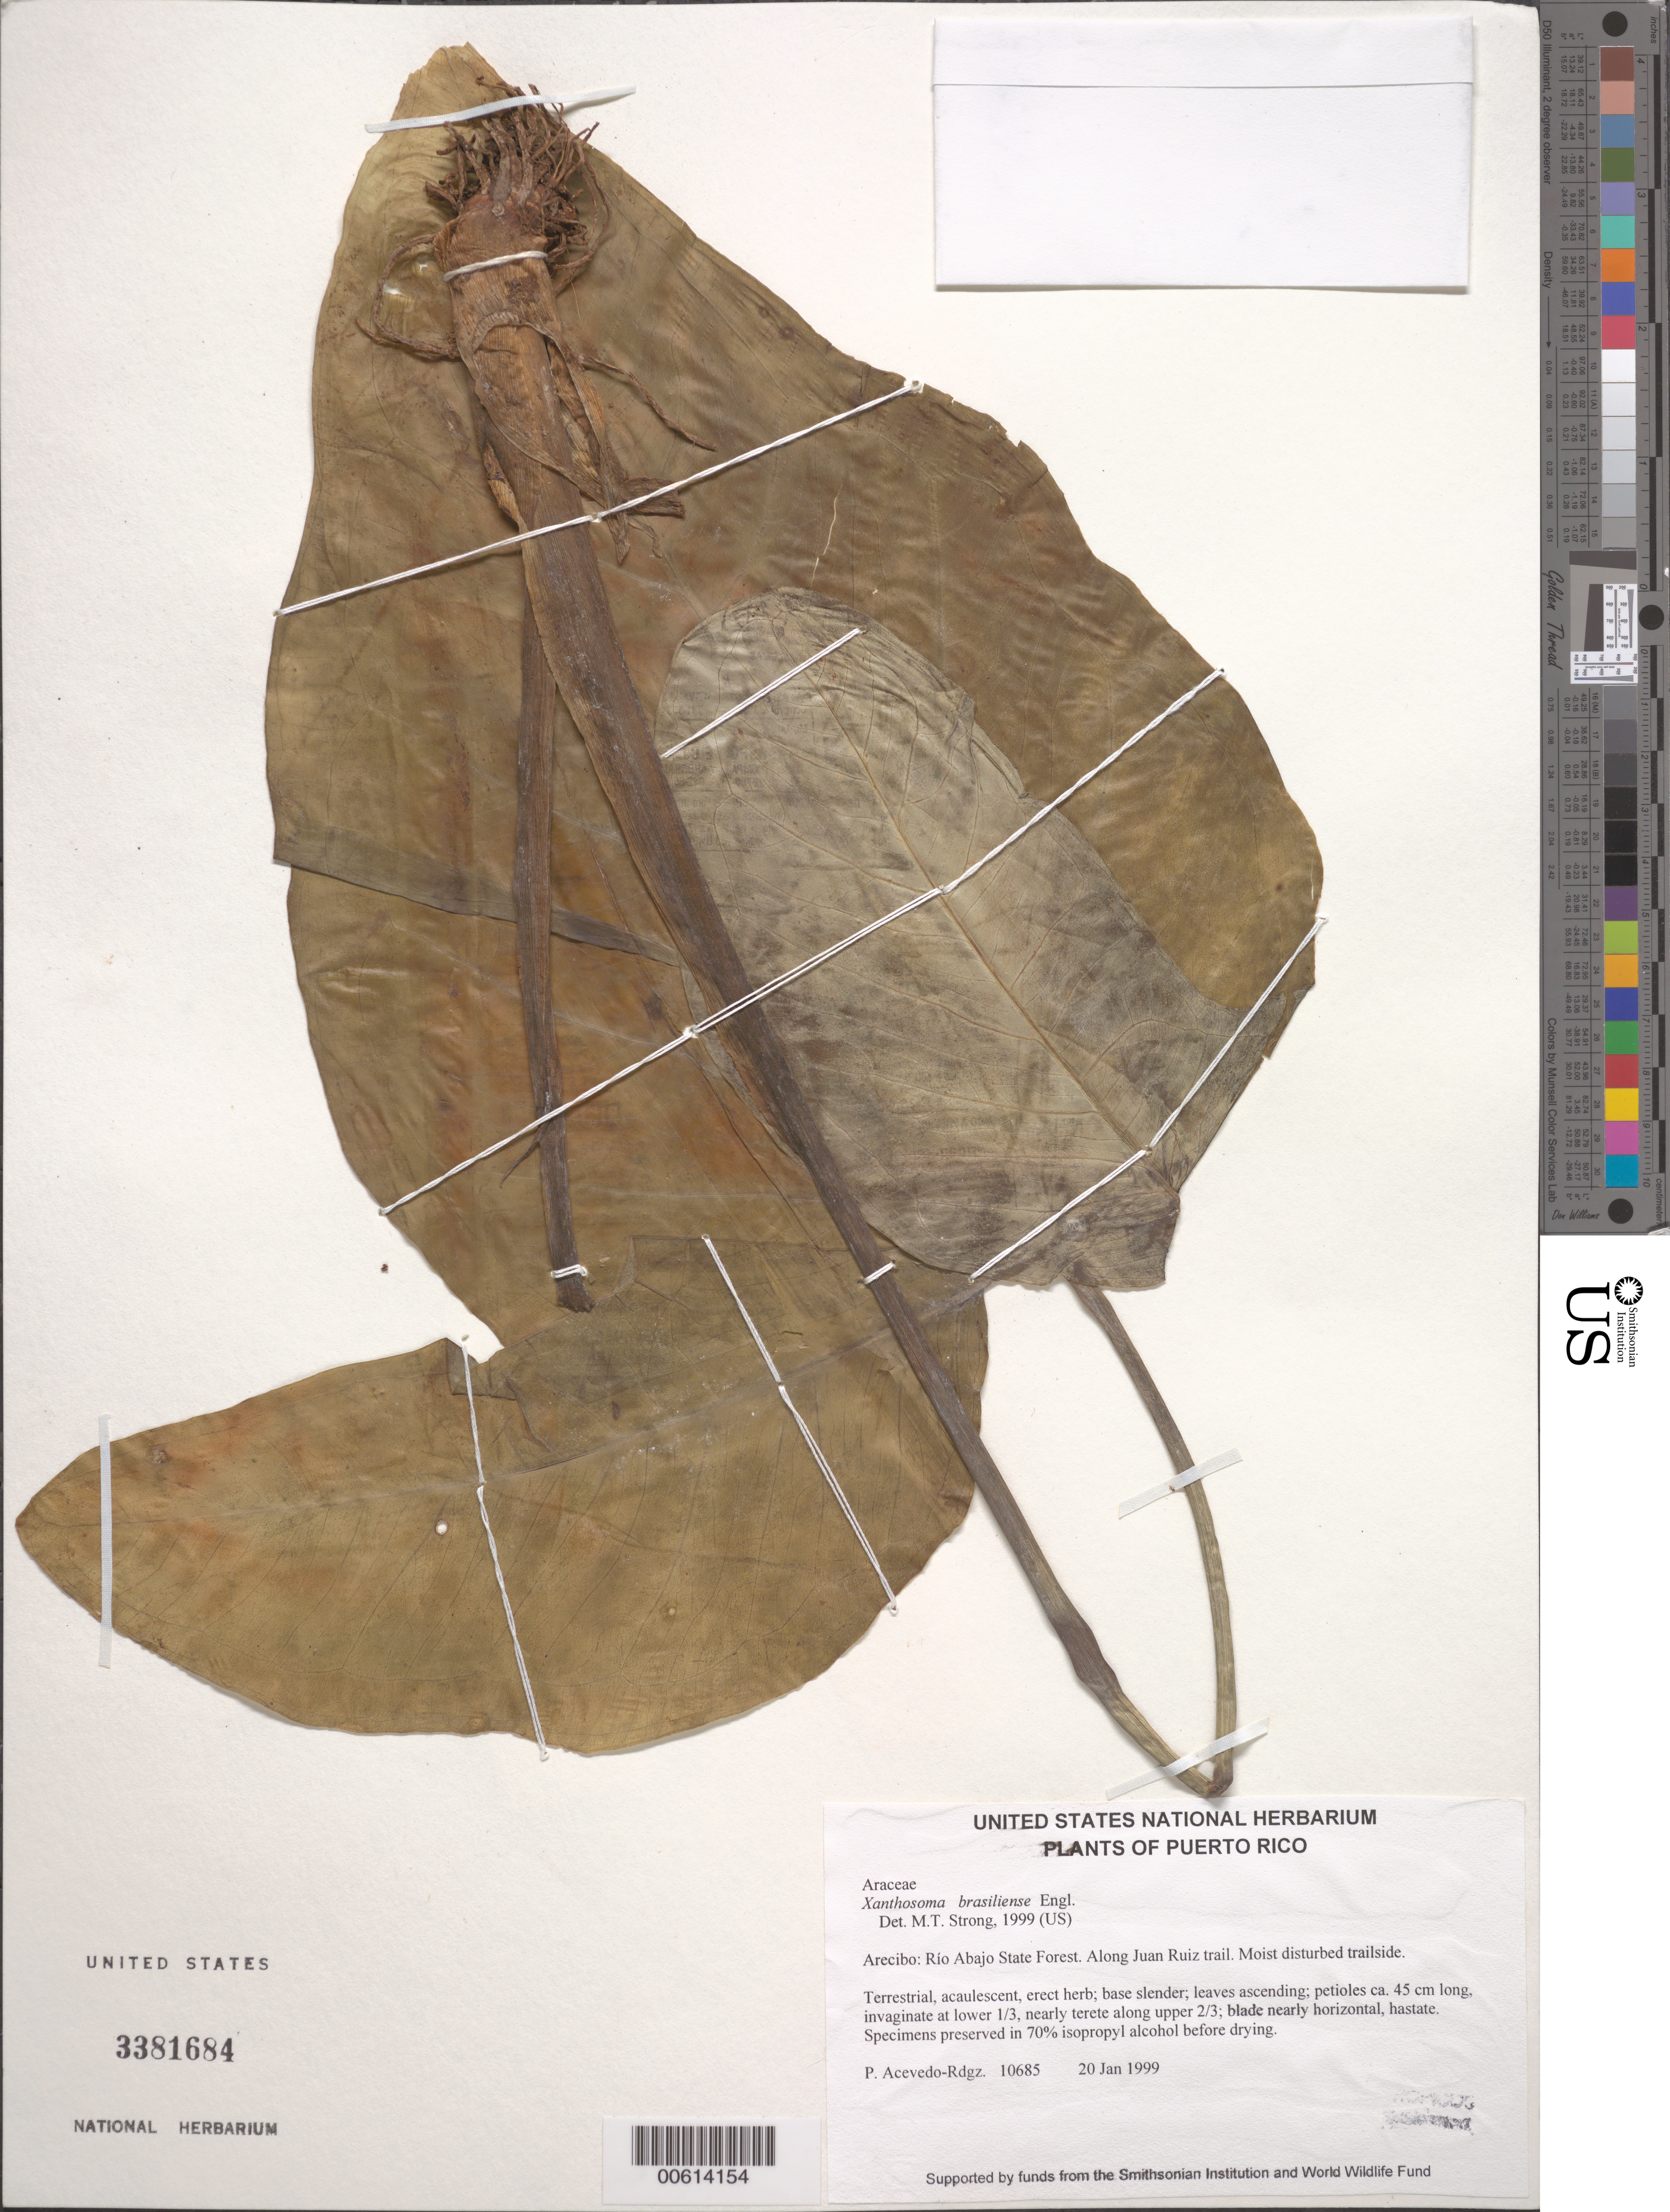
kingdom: Plantae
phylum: Tracheophyta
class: Liliopsida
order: Alismatales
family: Araceae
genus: Xanthosoma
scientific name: Xanthosoma brasiliense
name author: (Desf.) Engl.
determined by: Strong, M. T., (US), Smithsonian Institution - National Museum of Natural History (UNITED STATES)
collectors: P. Acevedo-Rodr.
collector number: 10685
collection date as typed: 20 Jan 1999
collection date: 1999-01-20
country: Puerto Rico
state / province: Arecibo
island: Puerto Rico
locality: Arecibo; Río Abajo State Forest. Along Juan Ruiz trail.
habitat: Moist disturbed trailside.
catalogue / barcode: US 3381684